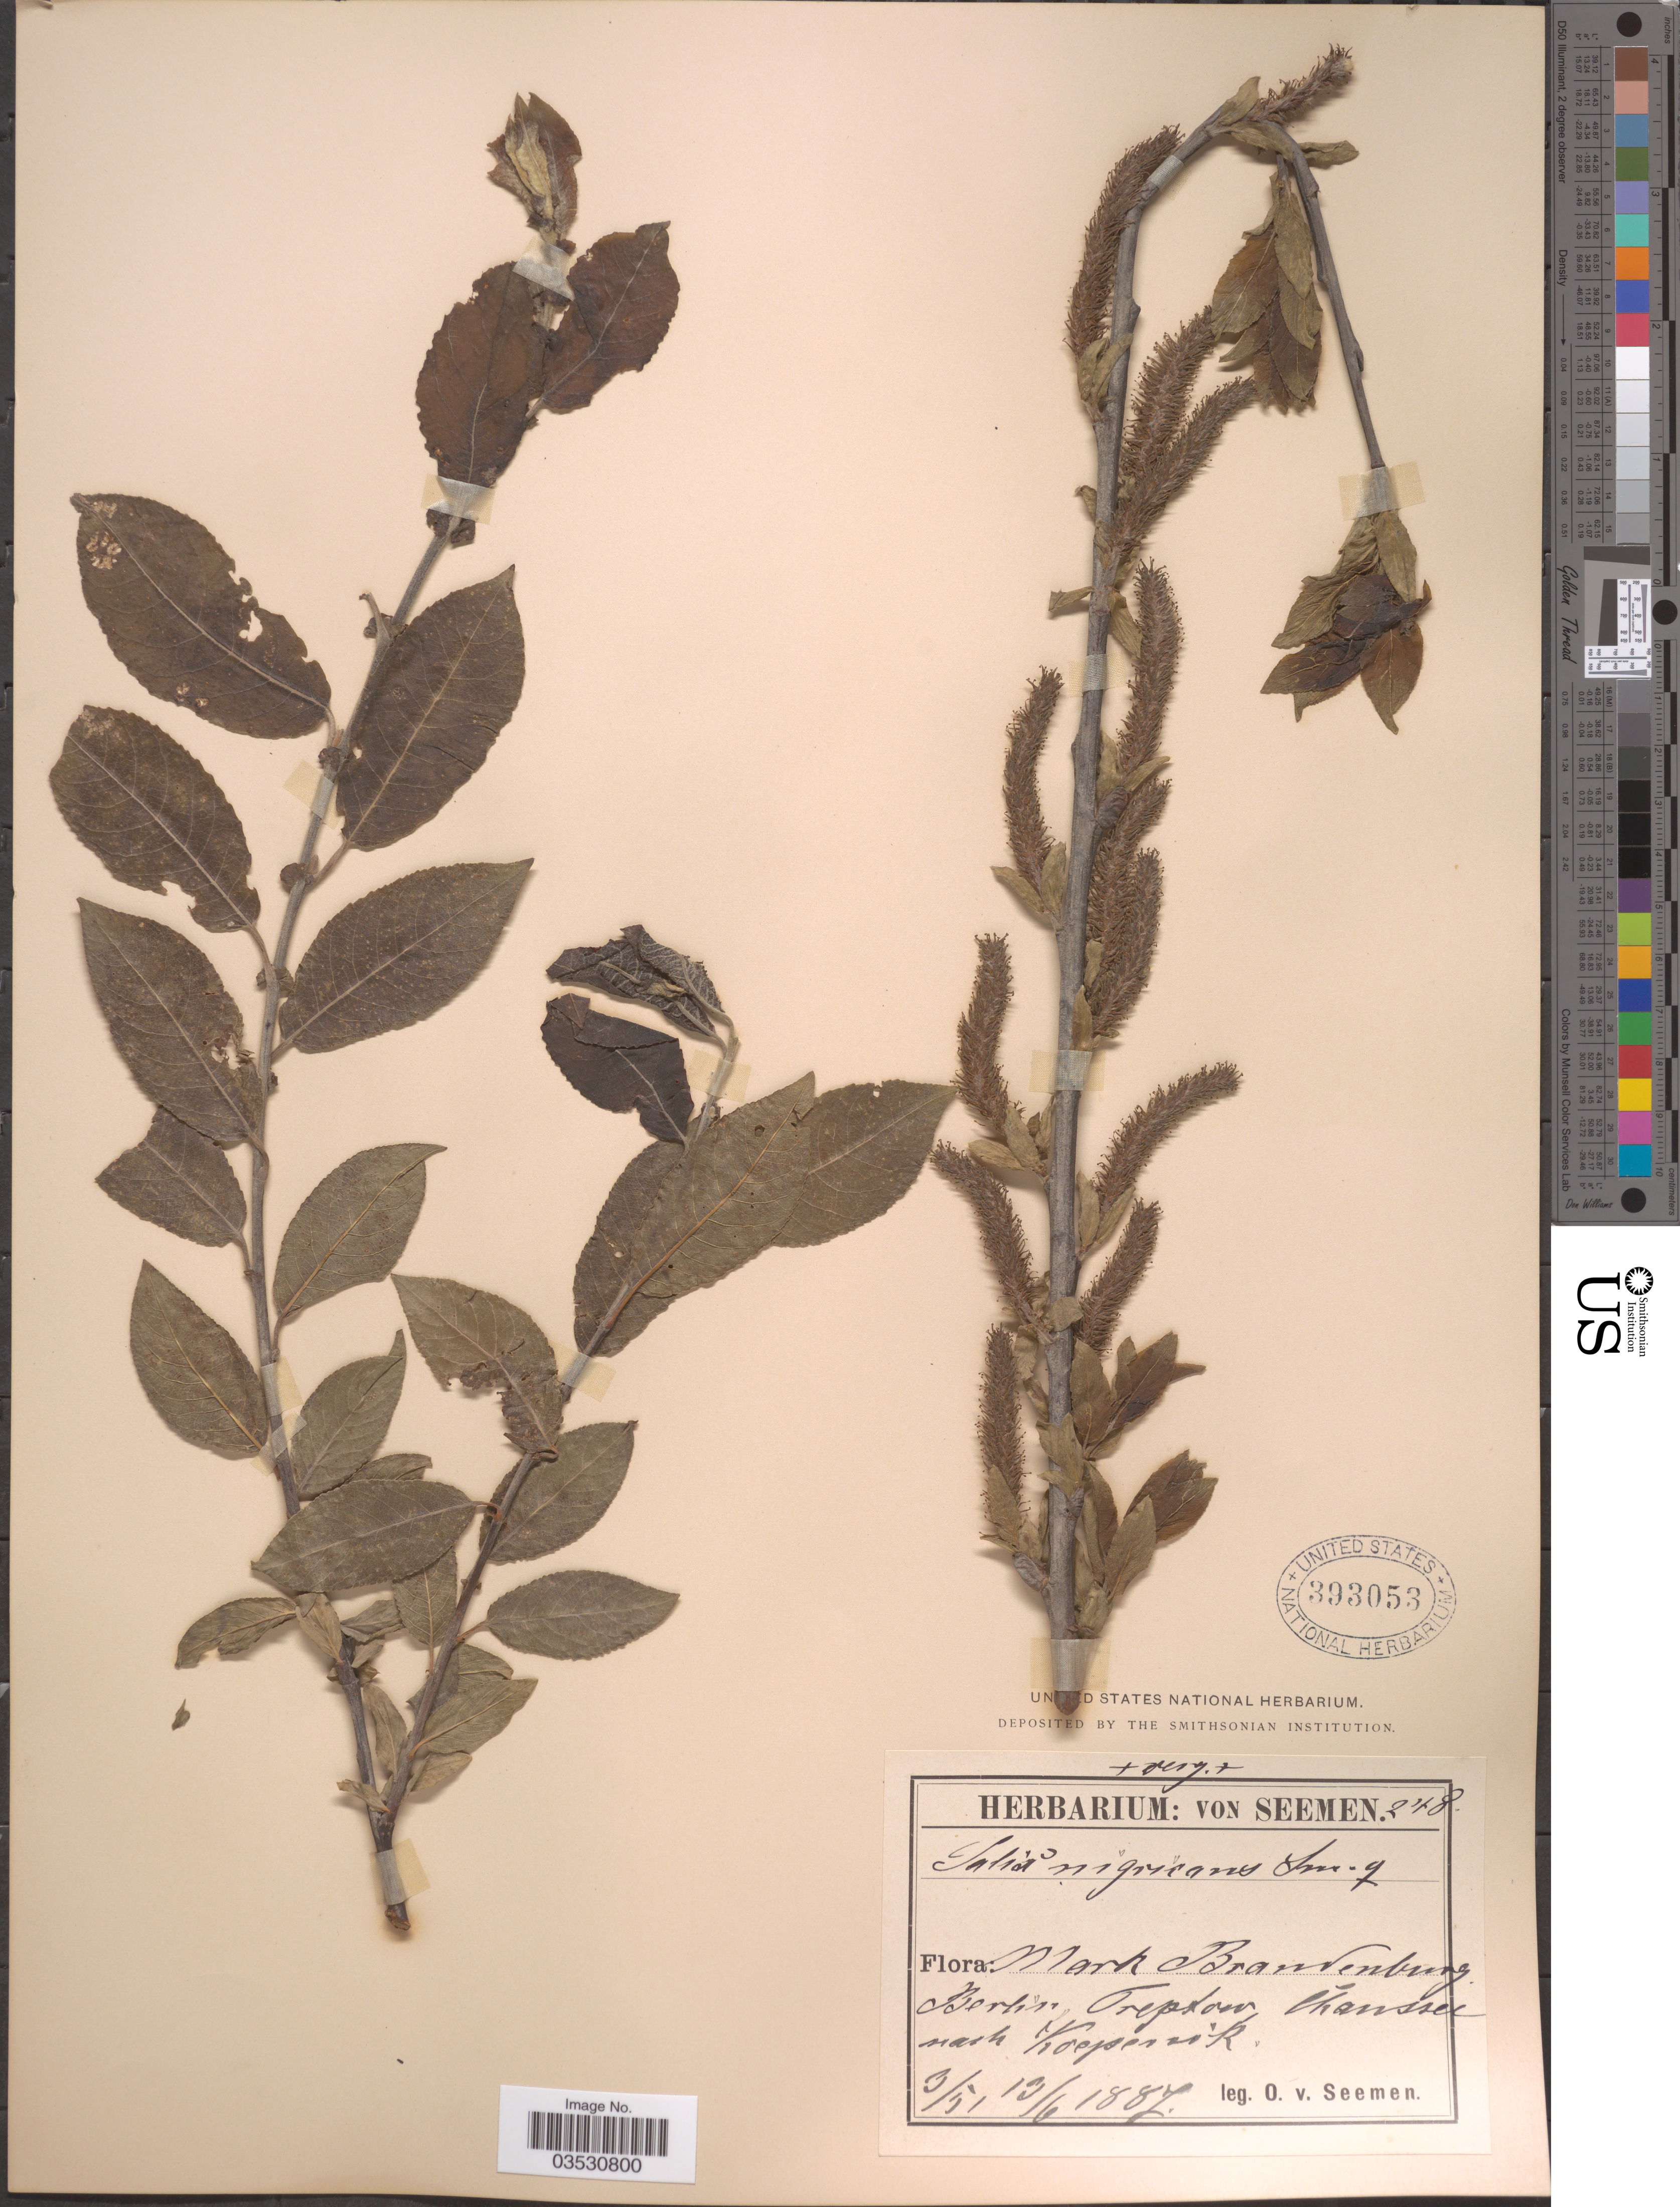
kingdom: Plantae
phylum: Tracheophyta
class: Magnoliopsida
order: Malpighiales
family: Salicaceae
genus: Salix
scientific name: Salix nigricans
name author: Sm.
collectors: K. O. von Seemen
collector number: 278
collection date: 1887-05-03/1887-06-13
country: Germany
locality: Mark Brandenburg, Berlin, Treptow, Chaussee nach Kopenik.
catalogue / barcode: US 393053